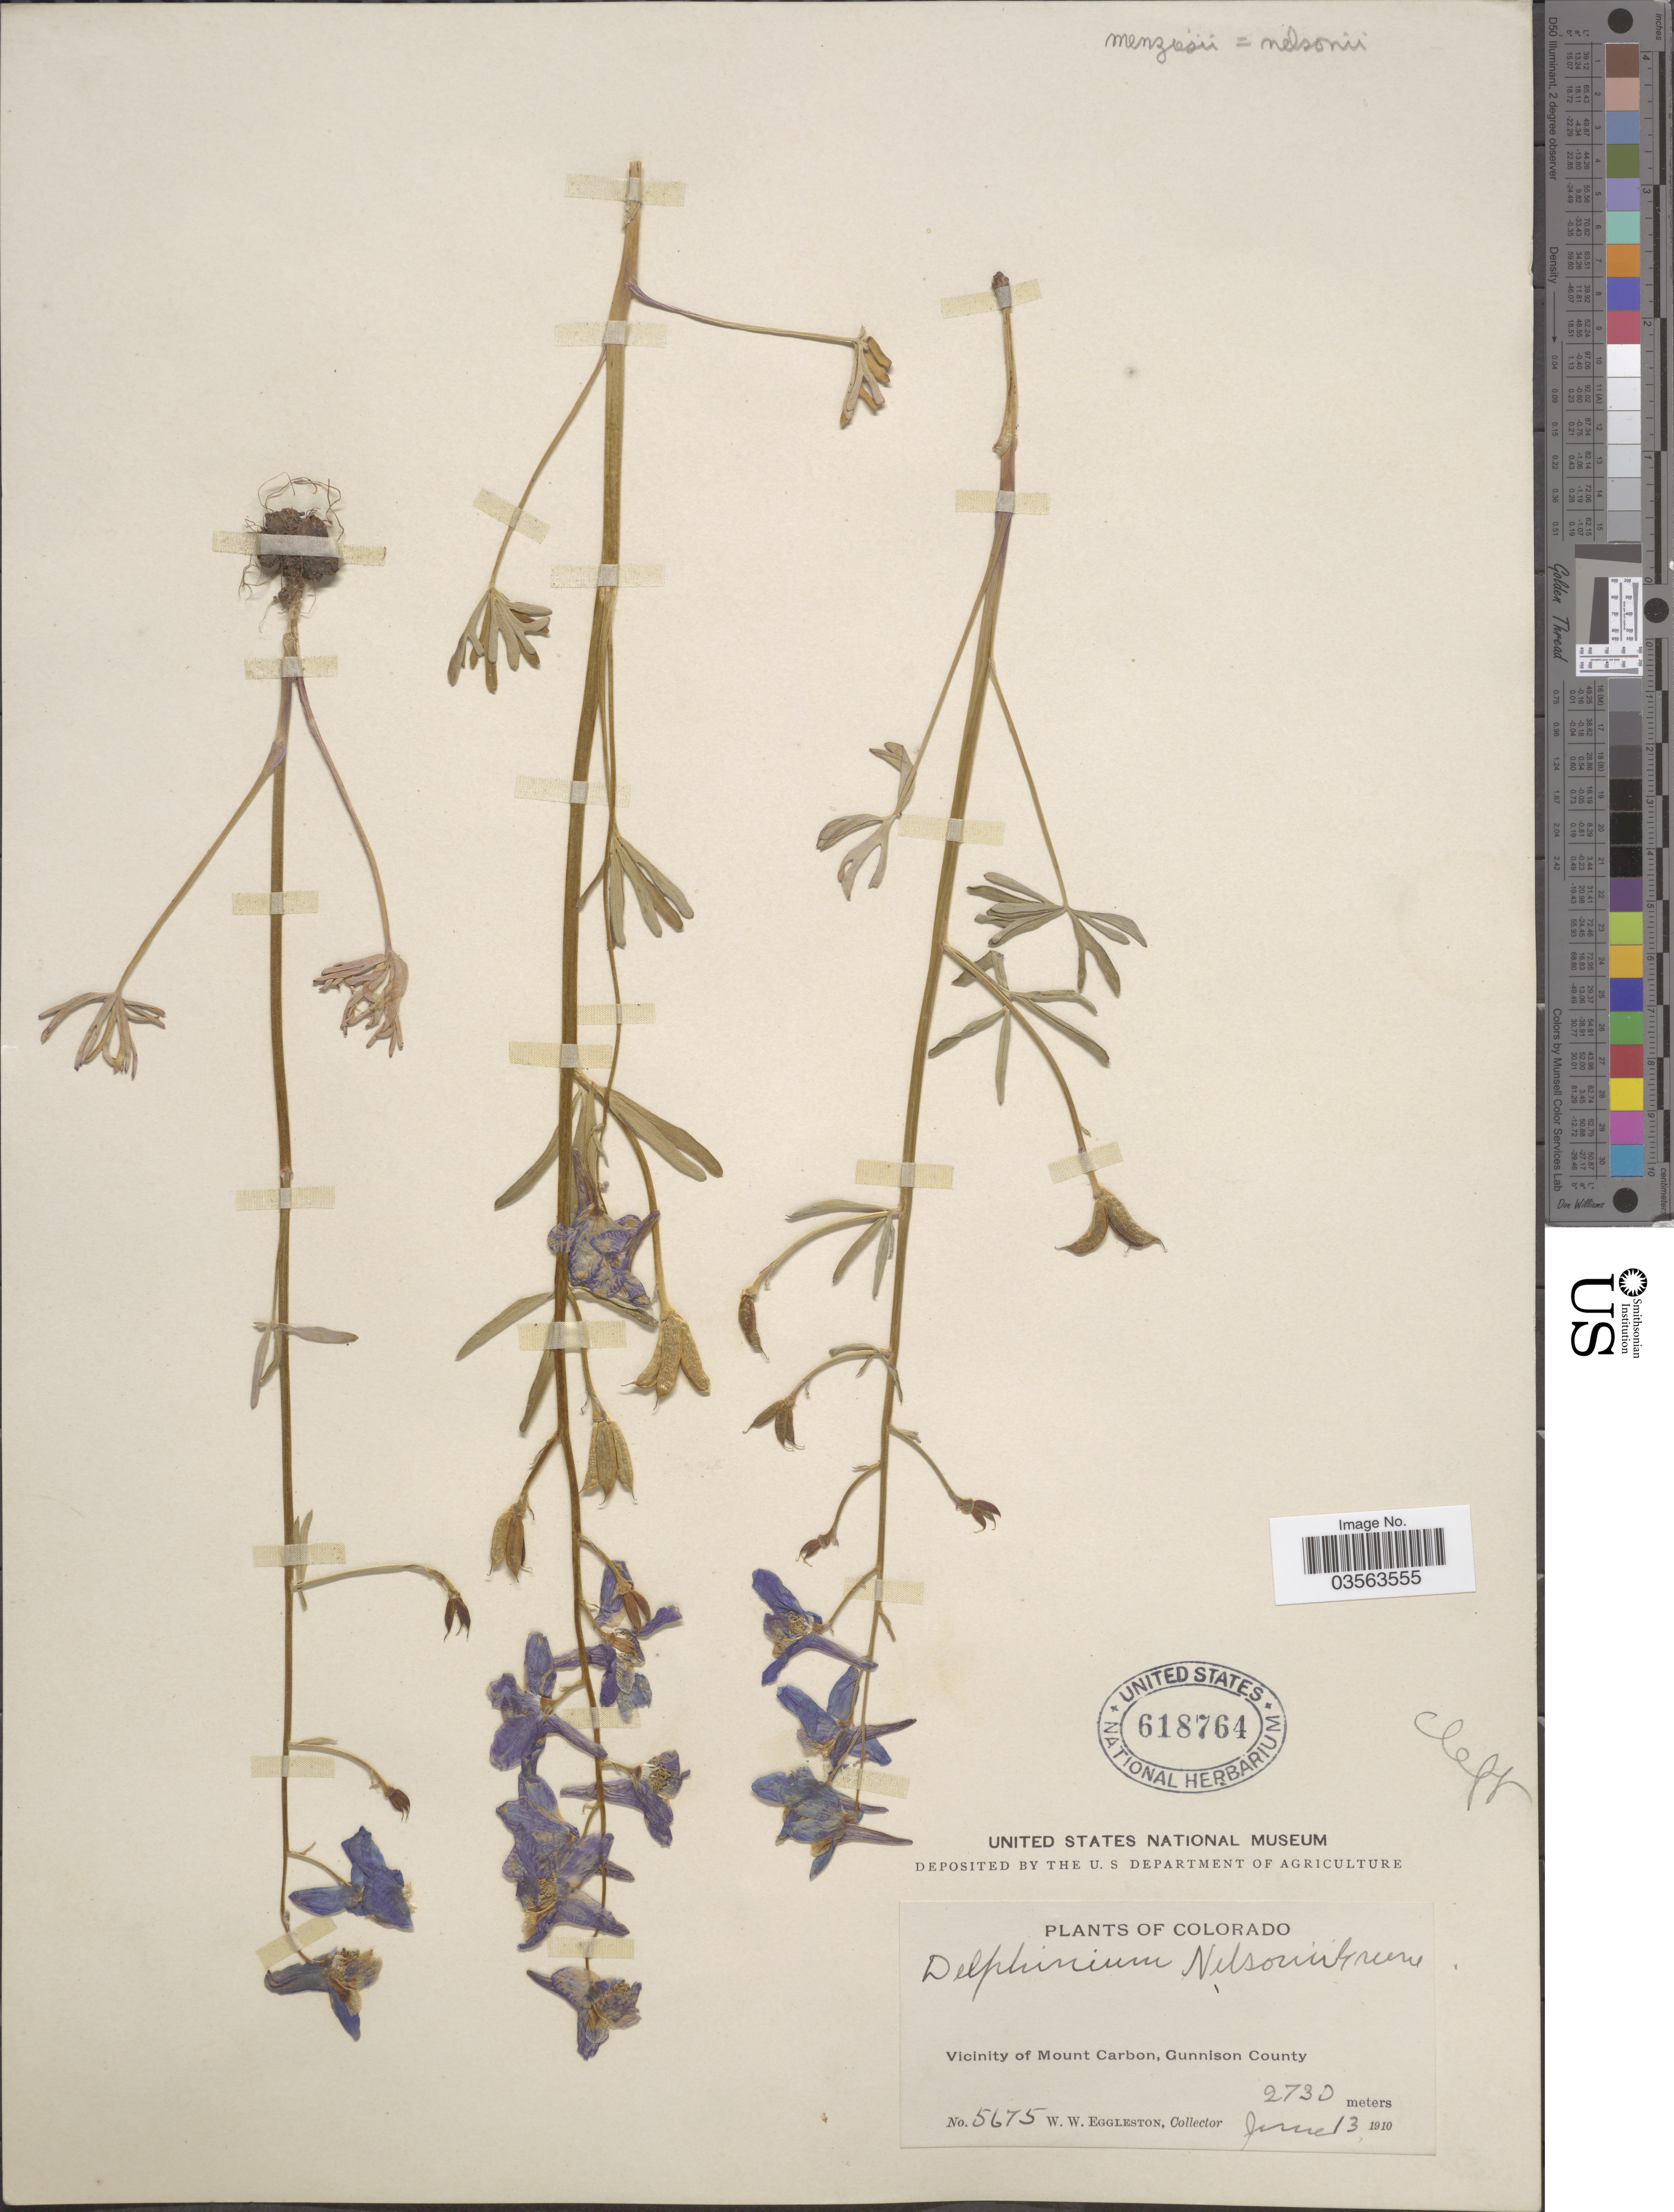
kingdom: Plantae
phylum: Tracheophyta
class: Magnoliopsida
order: Ranunculales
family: Ranunculaceae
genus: Delphinium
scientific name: Delphinium nelsonii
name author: Greene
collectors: W. W. Eggleston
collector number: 5675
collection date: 1910-06-13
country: United States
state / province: Colorado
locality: Vicinity of Mount Carbon, Gunnison County.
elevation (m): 2730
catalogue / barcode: US 618764